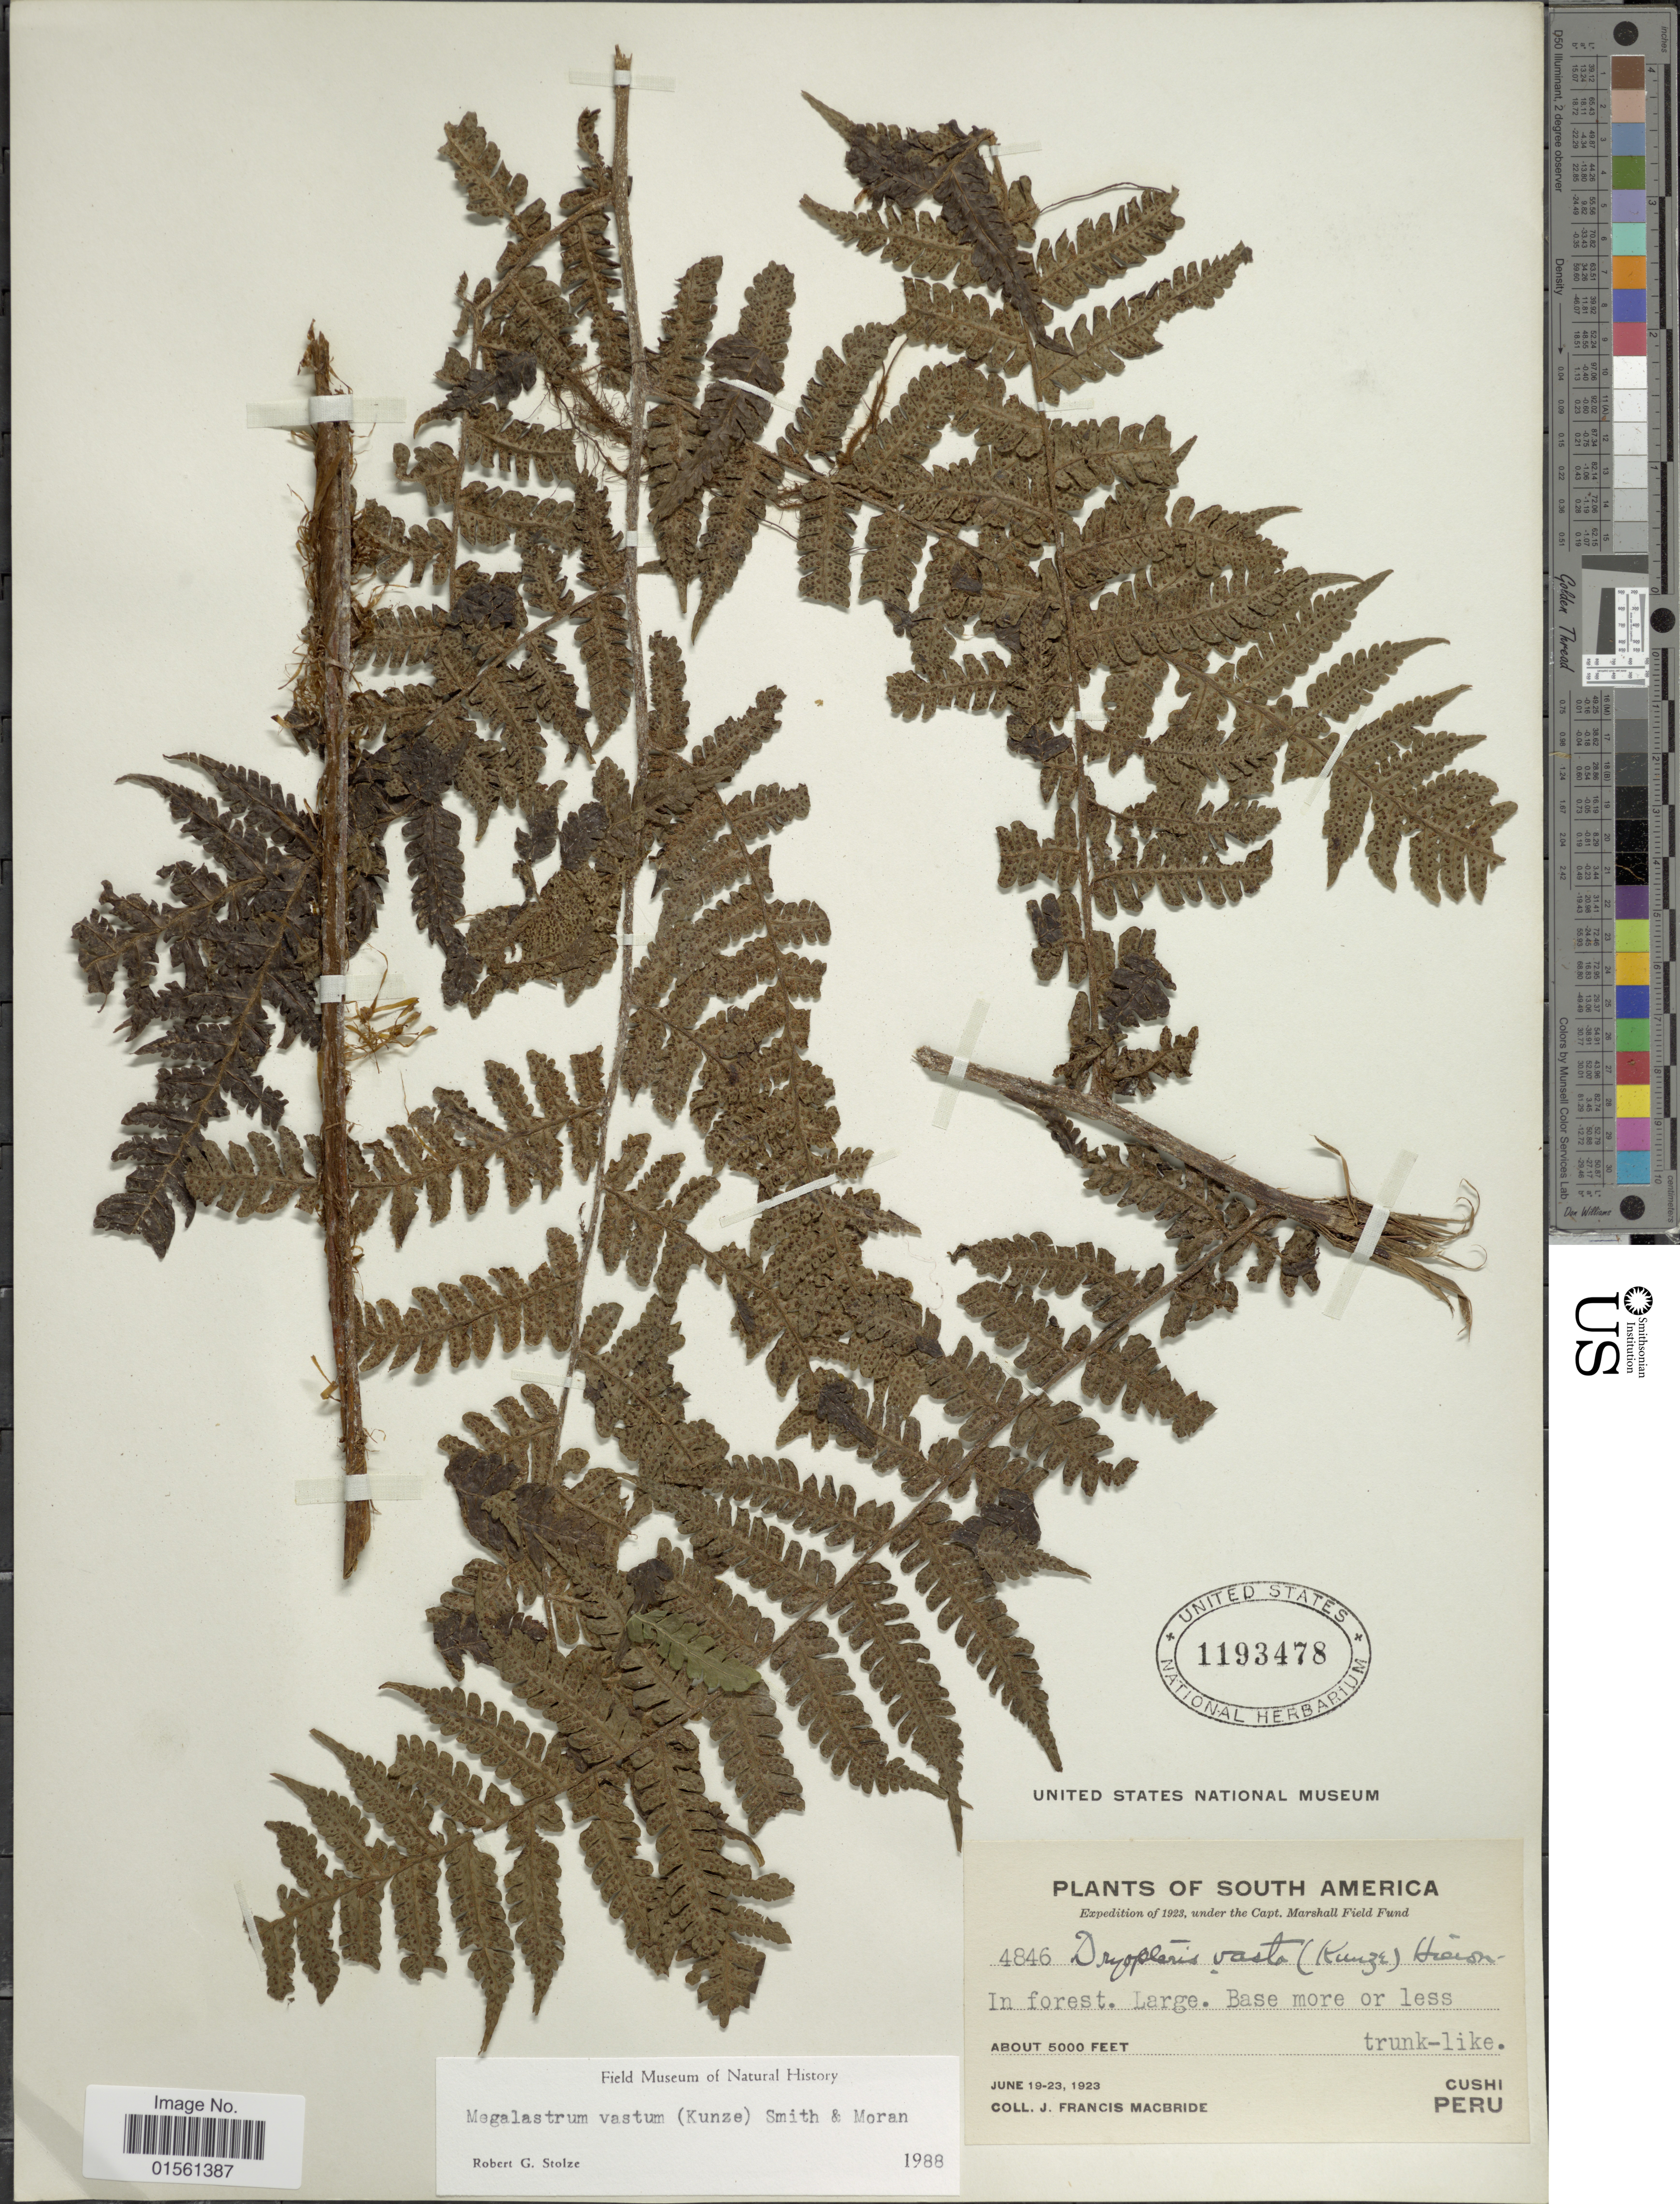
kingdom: Plantae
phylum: Tracheophyta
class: Polypodiopsida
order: Polypodiales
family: Dryopteridaceae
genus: Megalastrum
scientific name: Megalastrum vastum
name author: (Kunze) A.R. Sm. & R.C. Moran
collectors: J. F. Macbride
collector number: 4846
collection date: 1923-06-19/1923-06-23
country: Peru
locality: Cushi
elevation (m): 1524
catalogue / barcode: US 1193478